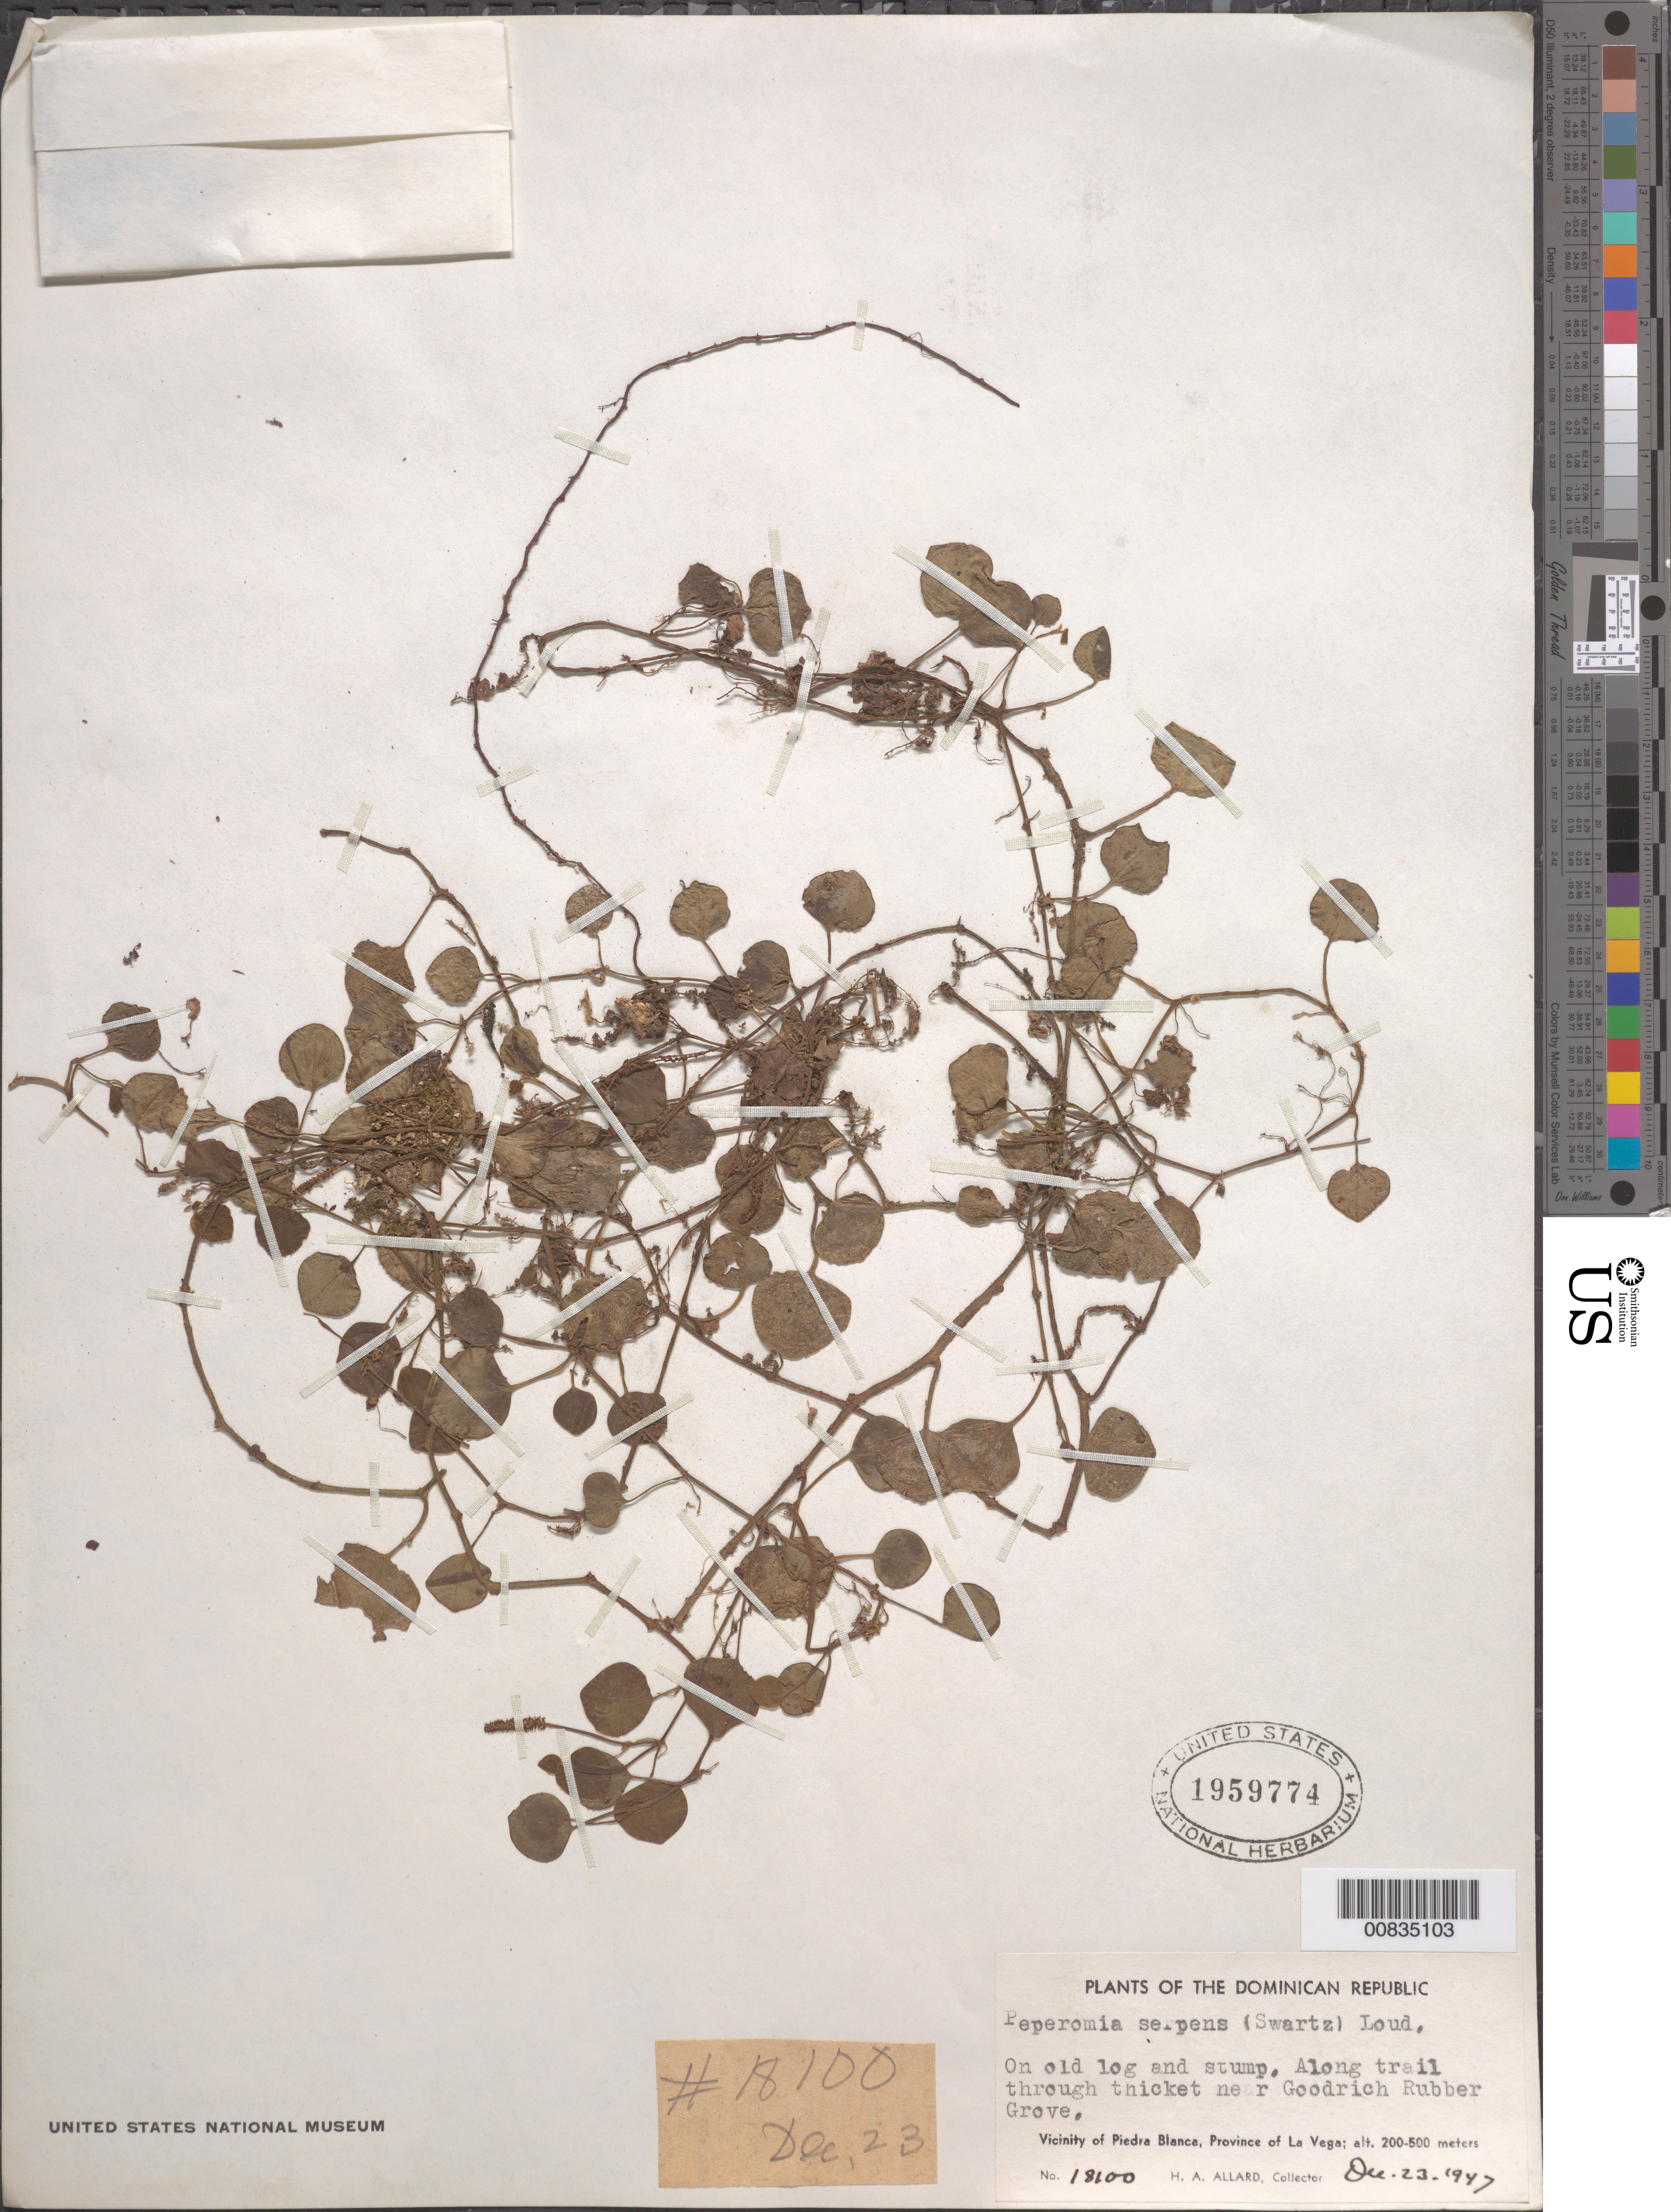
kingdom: Plantae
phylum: Tracheophyta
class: Magnoliopsida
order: Piperales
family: Piperaceae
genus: Peperomia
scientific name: Peperomia serpens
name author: (Sw.) Loudon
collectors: H. A. Allard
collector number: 18100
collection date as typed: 23 Dec 1947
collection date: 1947-12-23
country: Dominican Republic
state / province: La Vega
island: Hispaniola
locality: Vicinity of Piedra Blanca. Along trail through thicket near Goodrich Rubber Grove.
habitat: On old log and stump. Thicket.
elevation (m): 200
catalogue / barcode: US 1959774